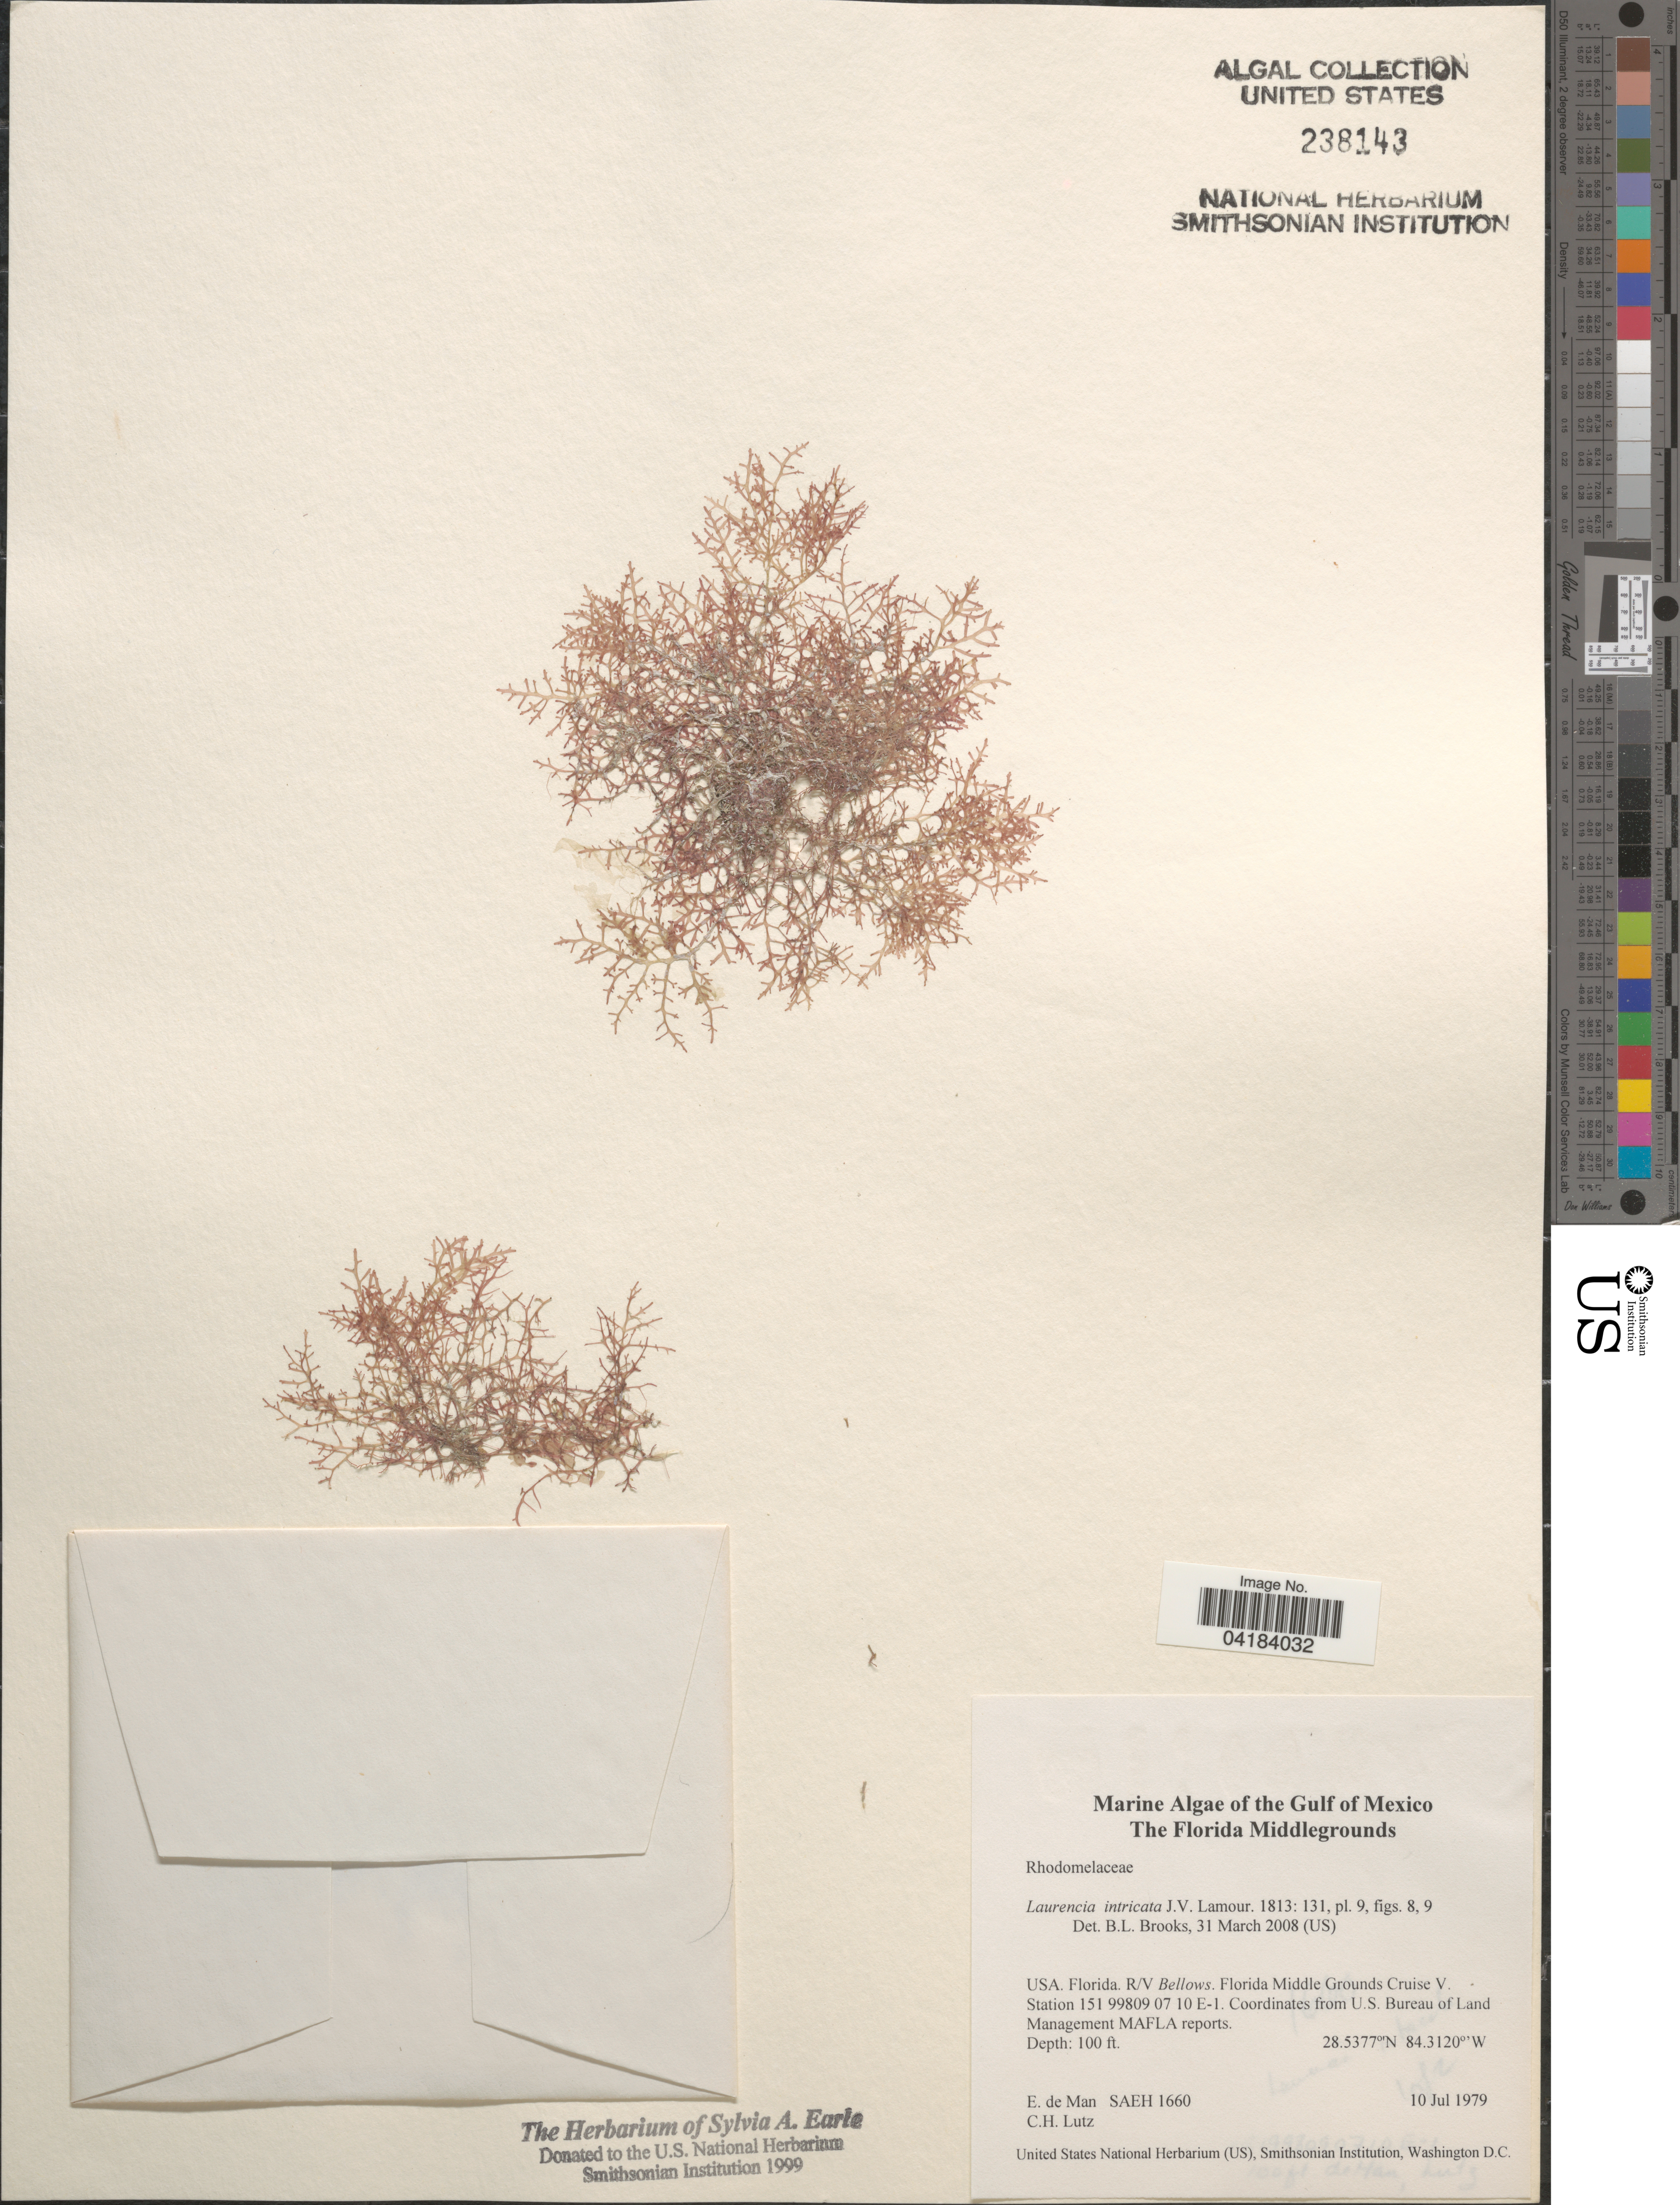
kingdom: Plantae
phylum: Rhodophyta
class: Florideophyceae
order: Ceramiales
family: Rhodomelaceae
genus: Laurencia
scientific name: Laurencia intricata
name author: J.V.Lamouroux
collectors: E. de Man & C. Lutz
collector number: SAEH1660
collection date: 1979-07-10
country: United States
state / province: Florida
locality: The Gulf of Mexico. The Florida Middlegrounds. R/V Bellows. Florida Middle Grounds Cruise V. Station 151 99809 07 10 E-1.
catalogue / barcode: US 238143